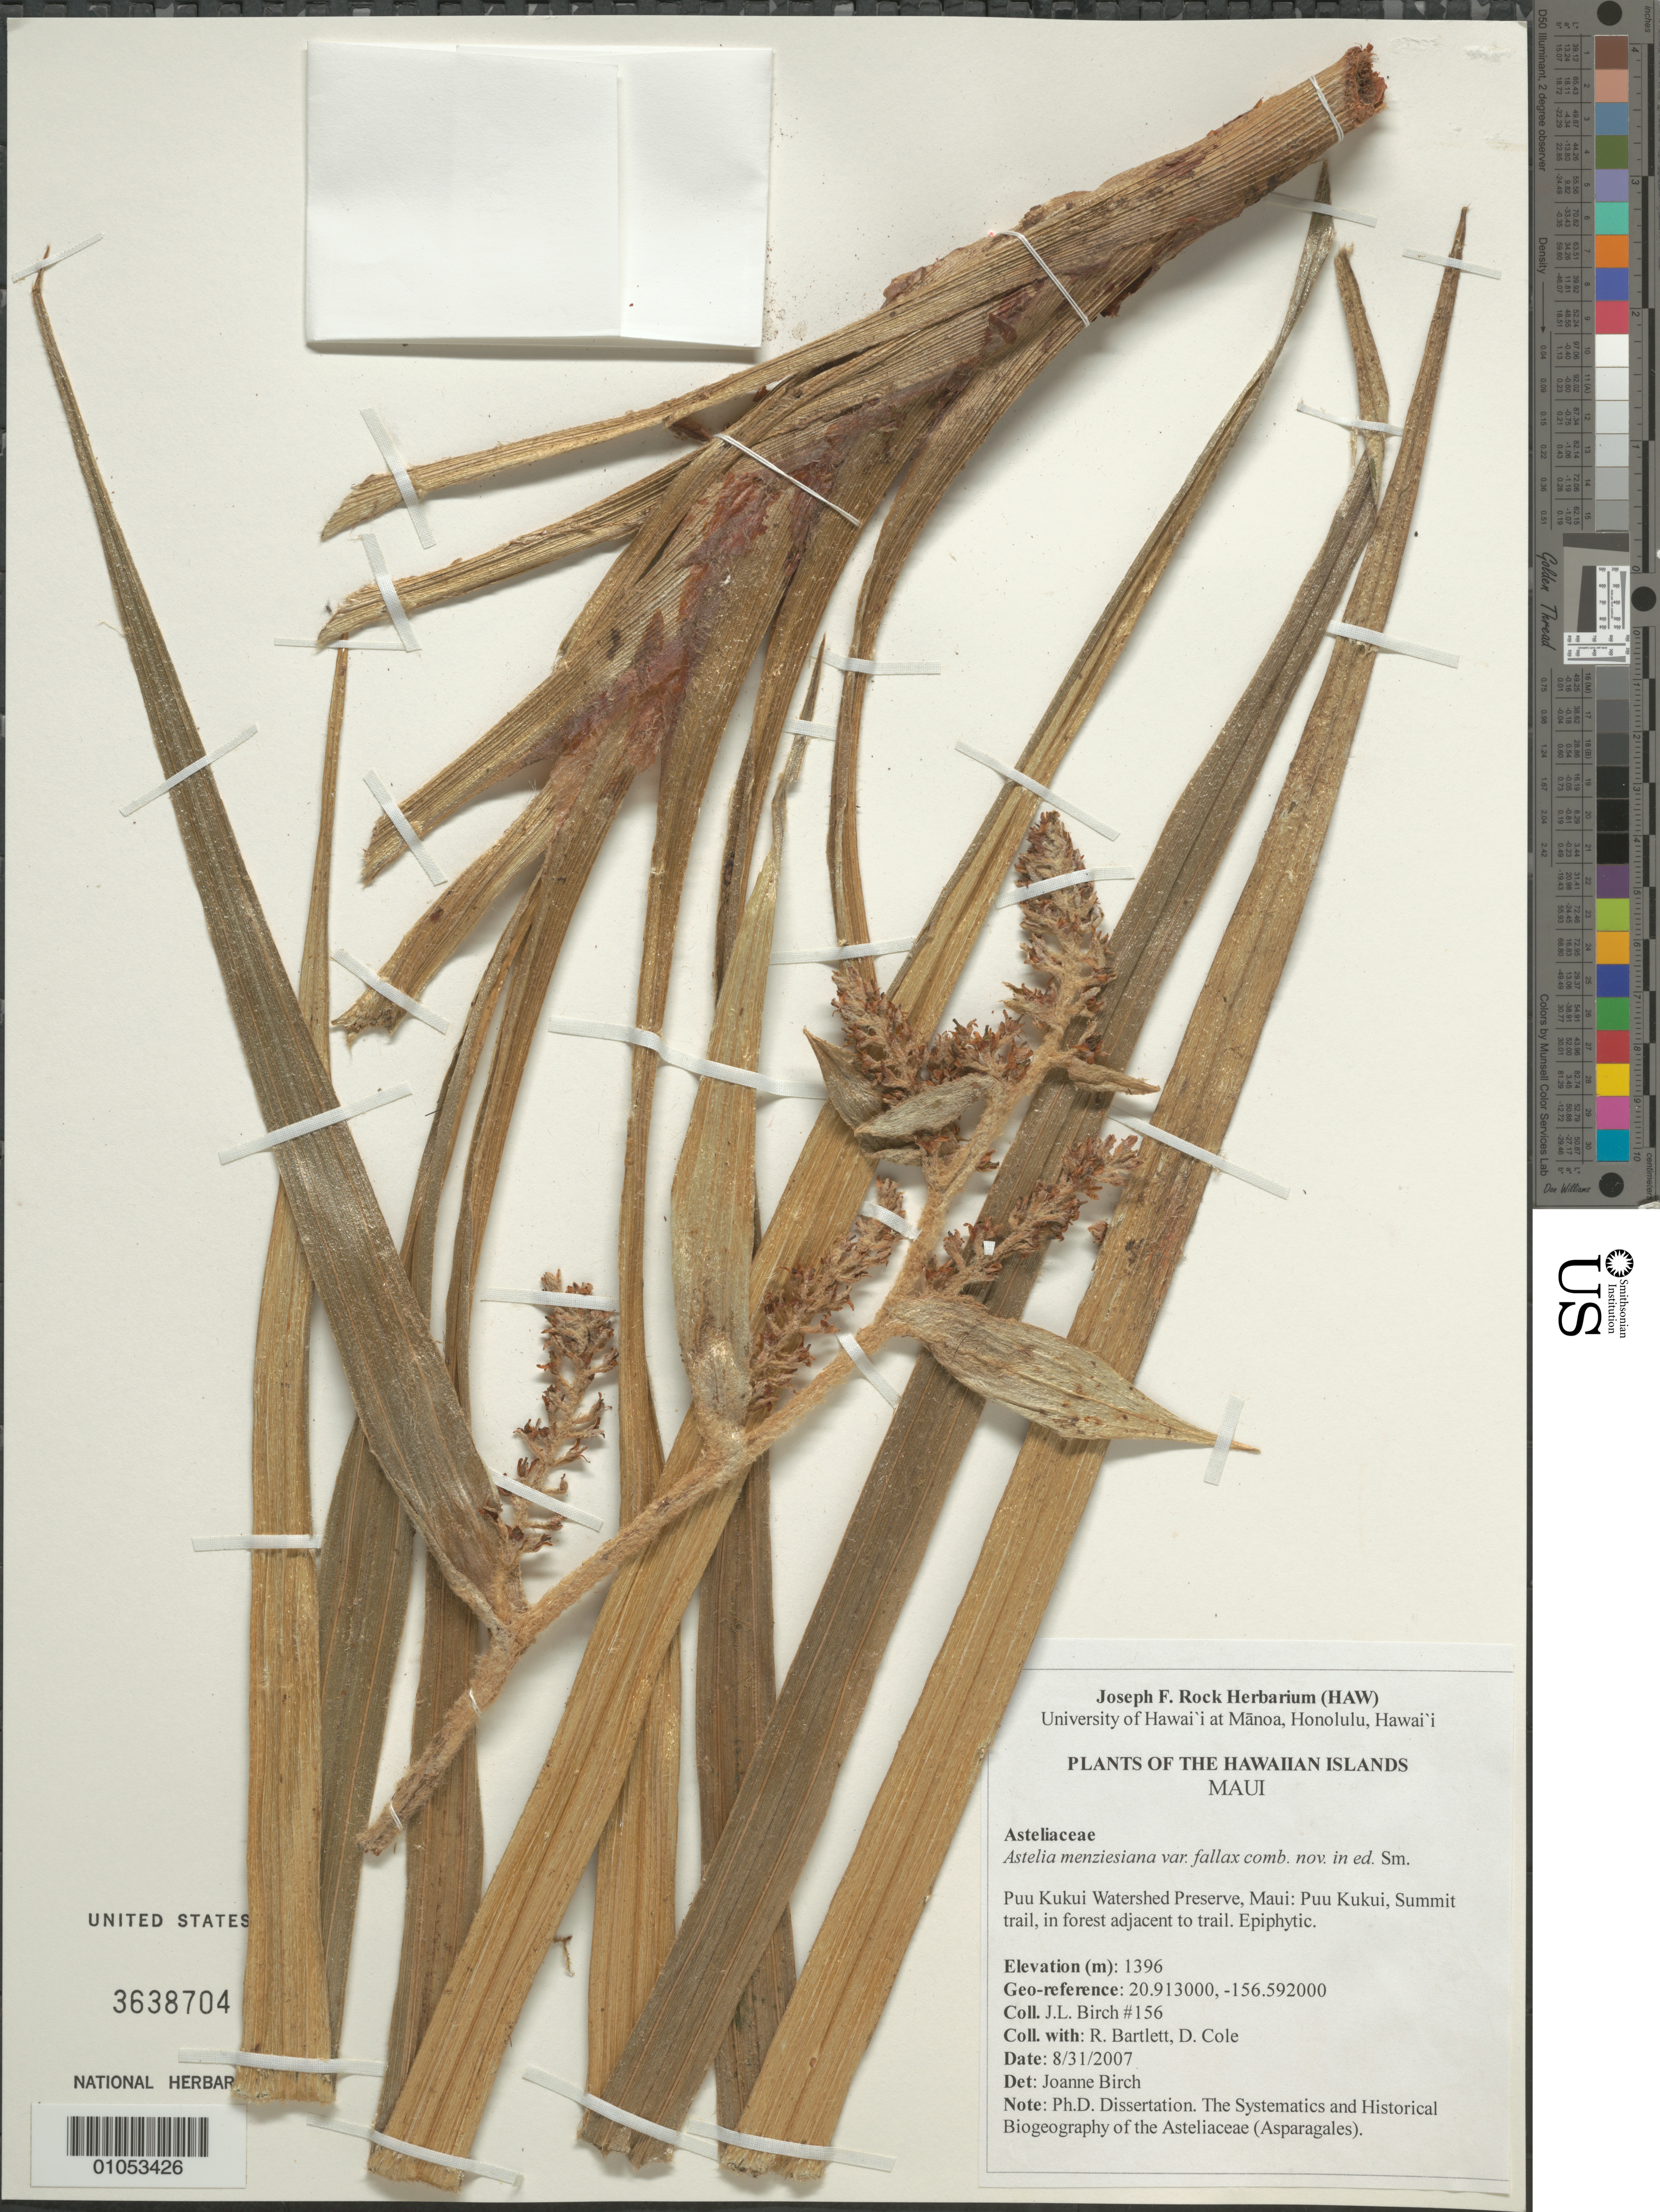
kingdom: Plantae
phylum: Tracheophyta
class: Liliopsida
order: Asparagales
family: Asteliaceae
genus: Astelia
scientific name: Astelia menziesiana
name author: Sm.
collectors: J. Birch, R. Bartlett & D. Cole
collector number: J.L. Birch156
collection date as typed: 31 Aug 2007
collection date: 2007-08-31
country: United States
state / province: Hawaii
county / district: Maui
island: Maui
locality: Puu Kukui Watershed Preserve, Maui. Puu Kukui, summit trail.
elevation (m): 1396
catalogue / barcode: US 3638704